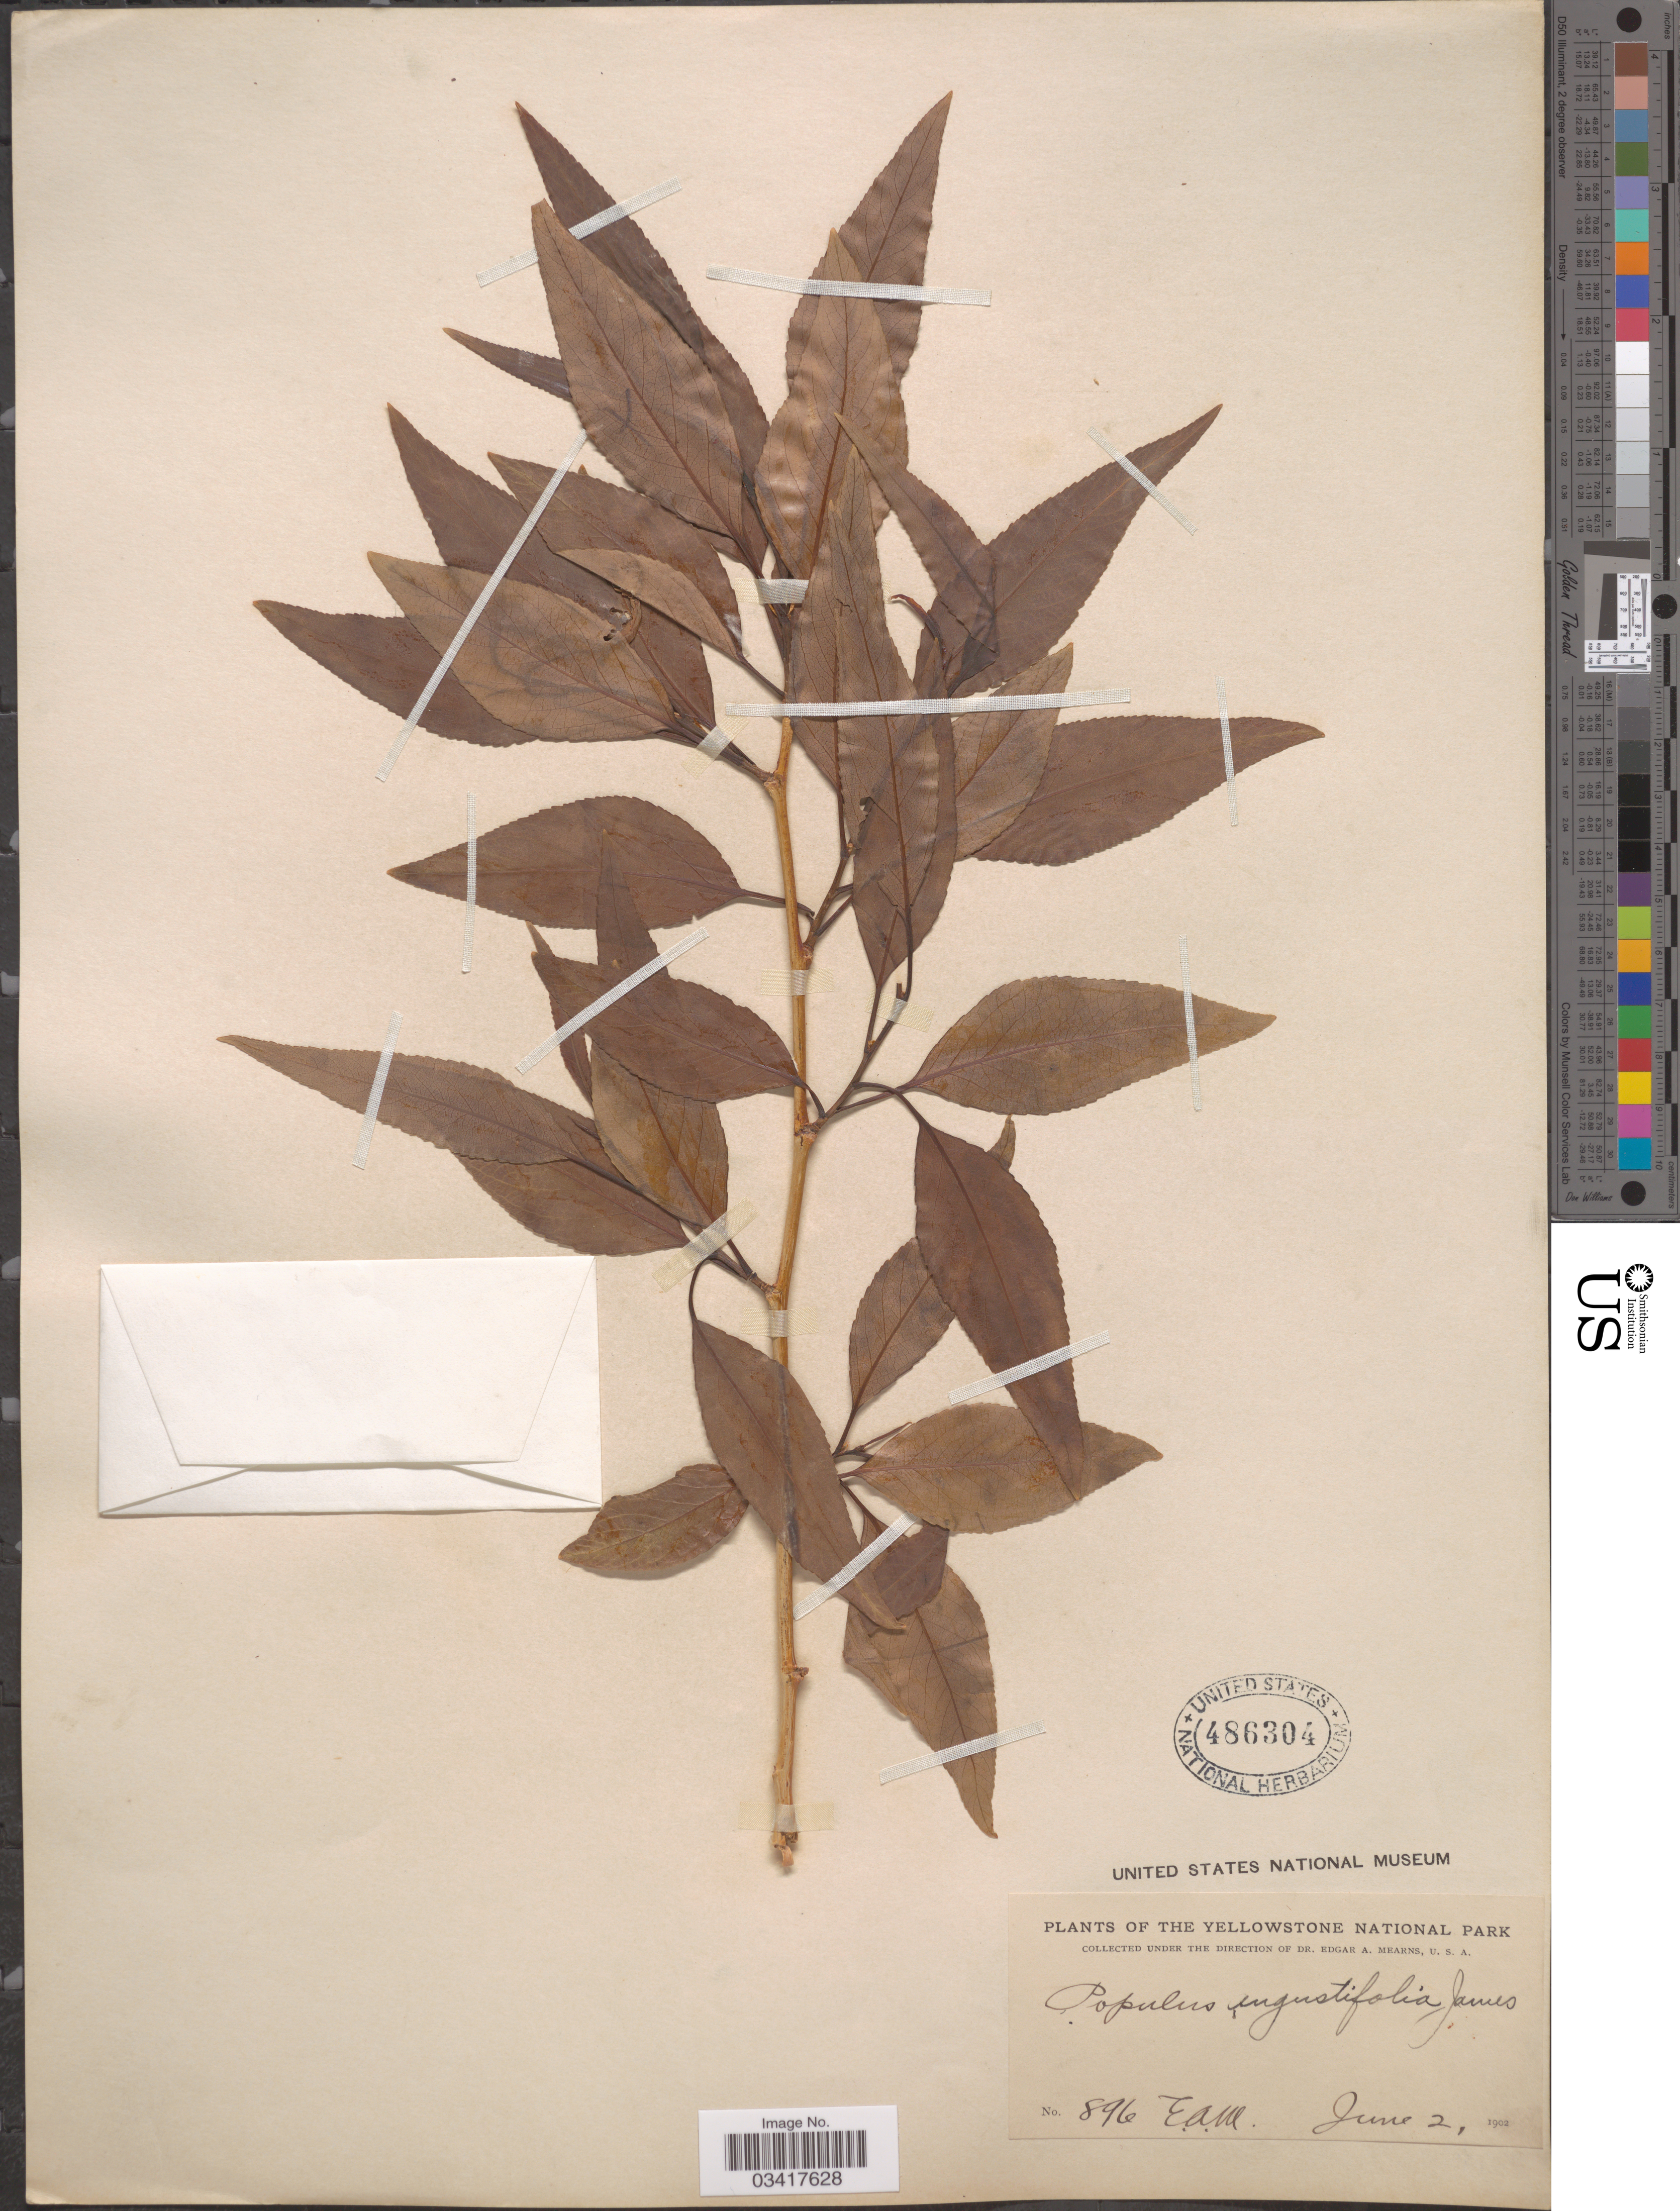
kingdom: Plantae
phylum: Tracheophyta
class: Magnoliopsida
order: Malpighiales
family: Salicaceae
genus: Populus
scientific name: Populus angustifolia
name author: E. James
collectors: E. A. Mearns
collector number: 896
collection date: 1902-06-02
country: United States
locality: The Yellowstone National Park.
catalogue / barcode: US 486304